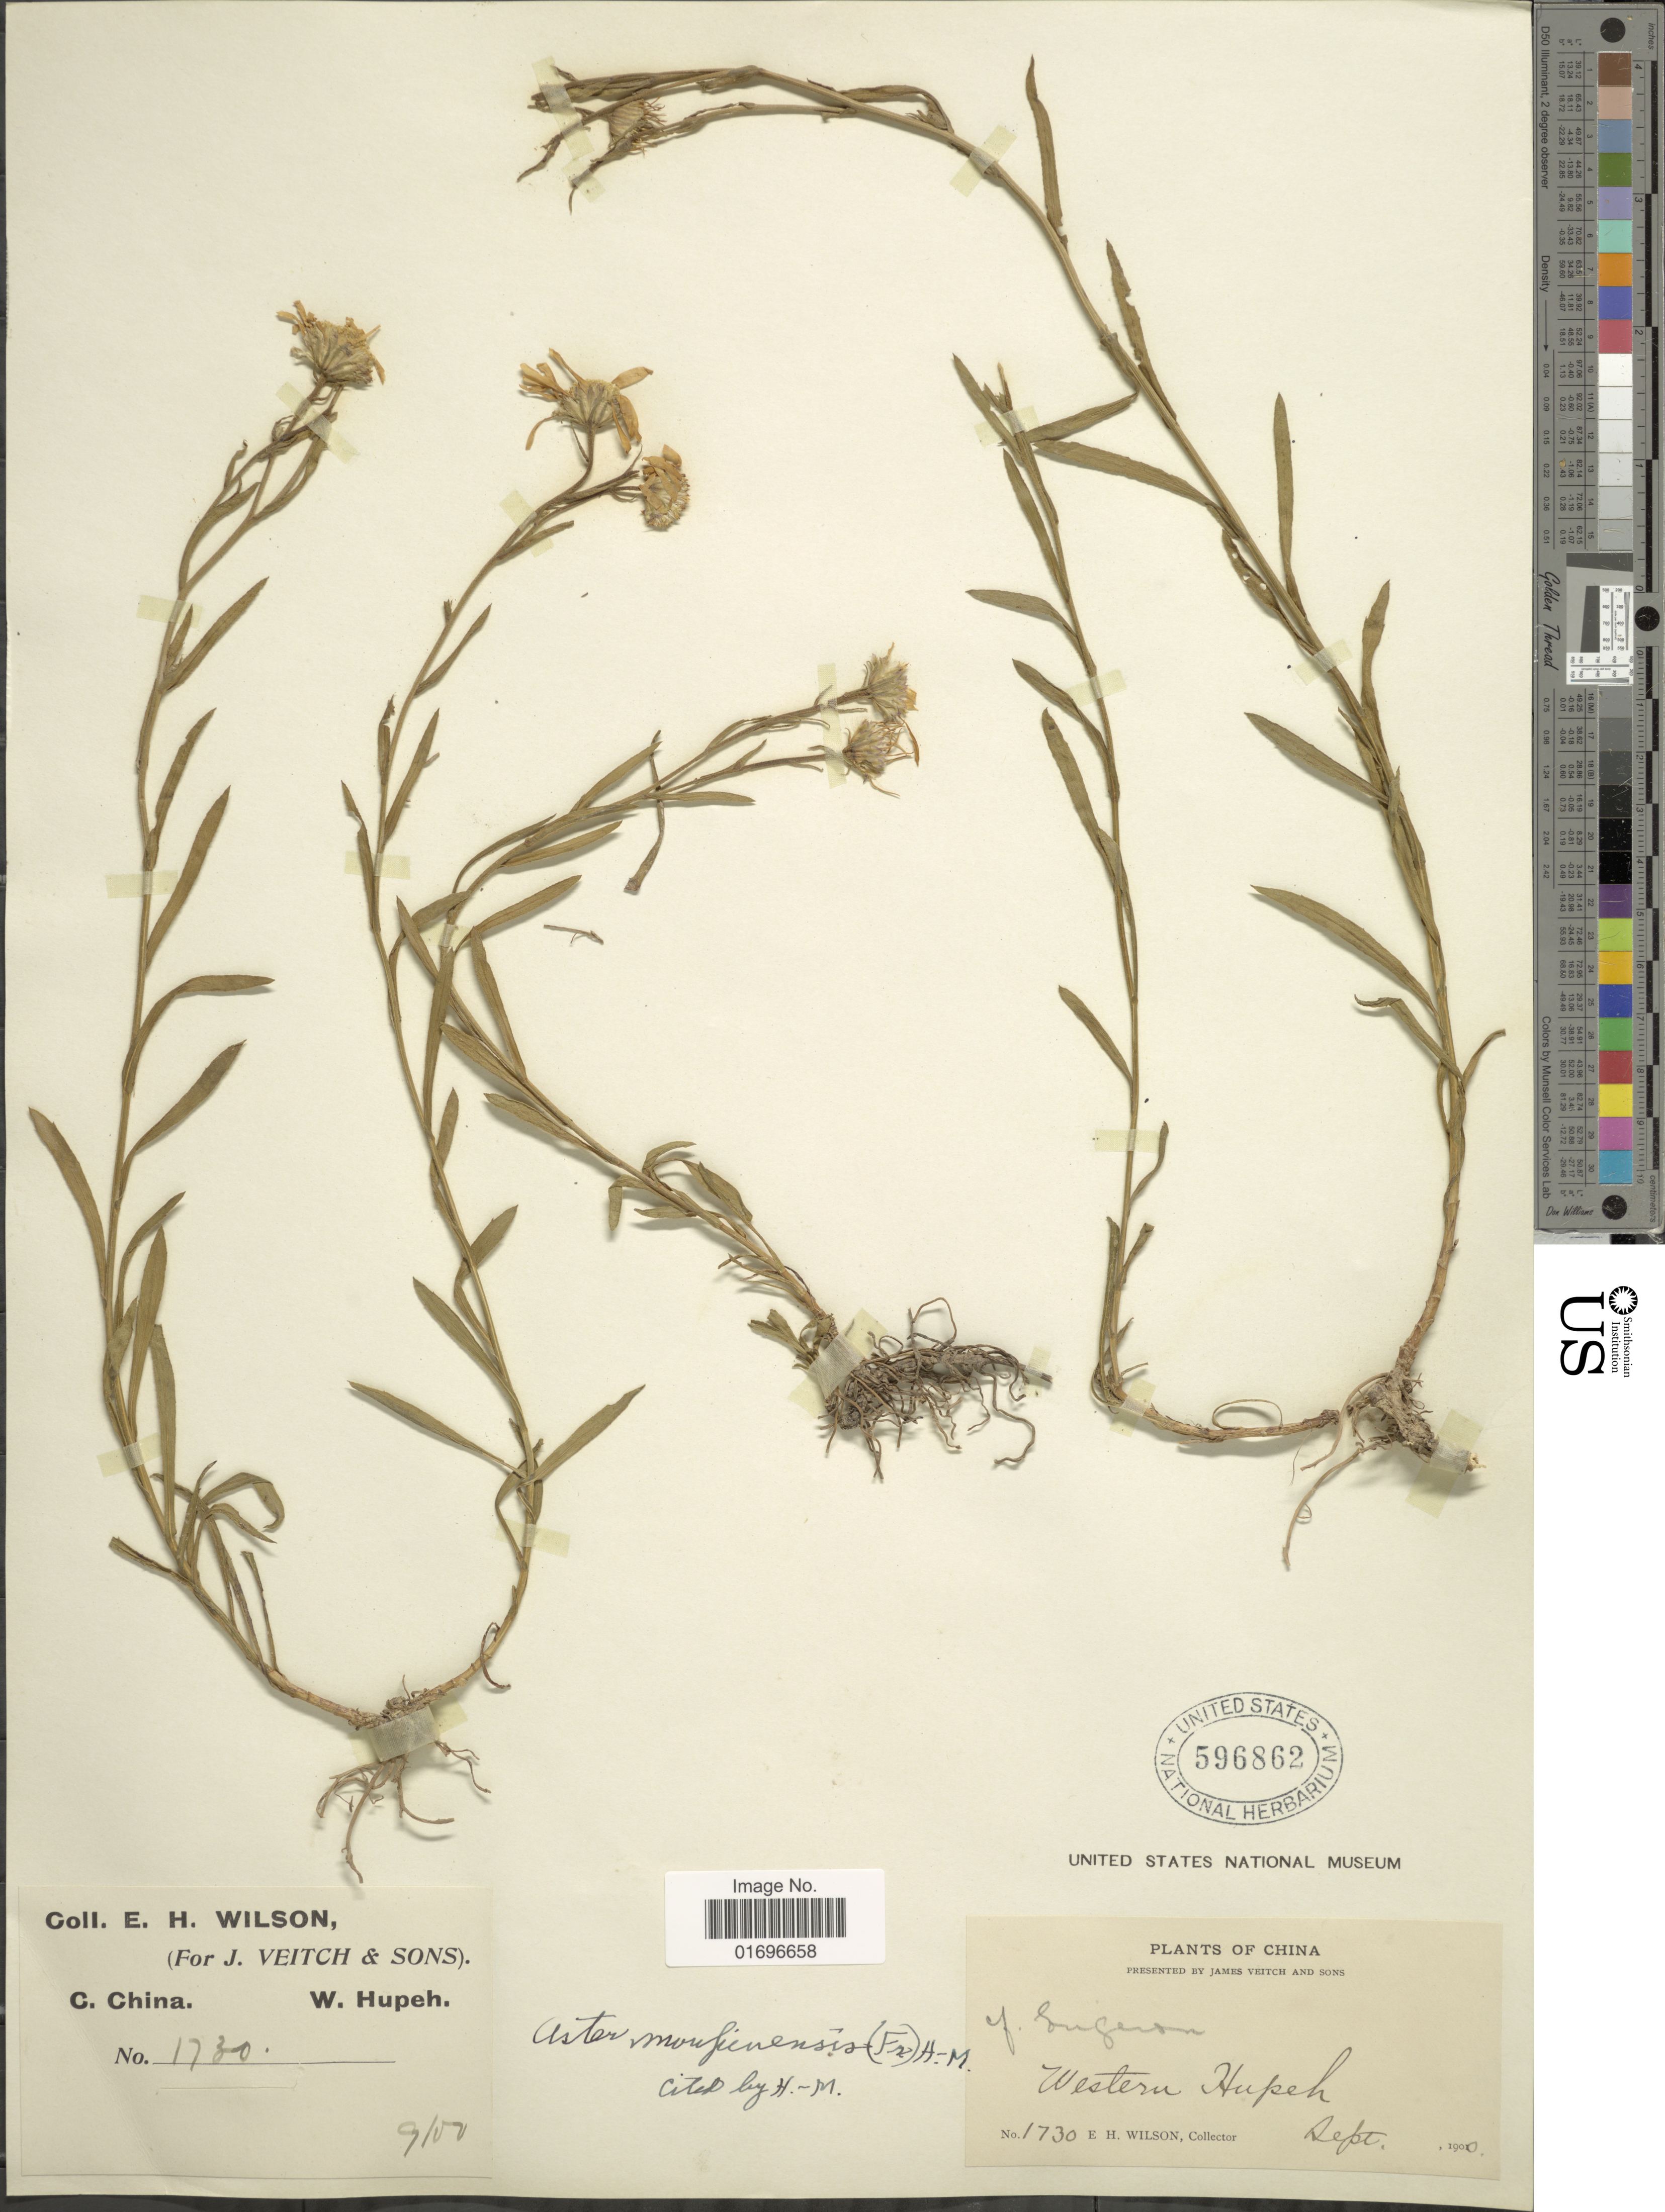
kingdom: Plantae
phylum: Tracheophyta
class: Magnoliopsida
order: Asterales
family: Asteraceae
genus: Aster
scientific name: Aster moupinsensis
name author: (Franch.) Hand.-Mazz.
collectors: E. Wilson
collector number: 1730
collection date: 1900-09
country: China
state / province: Hubei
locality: C. China. W. Hupeh. Western Hupeh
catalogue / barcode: US 596862